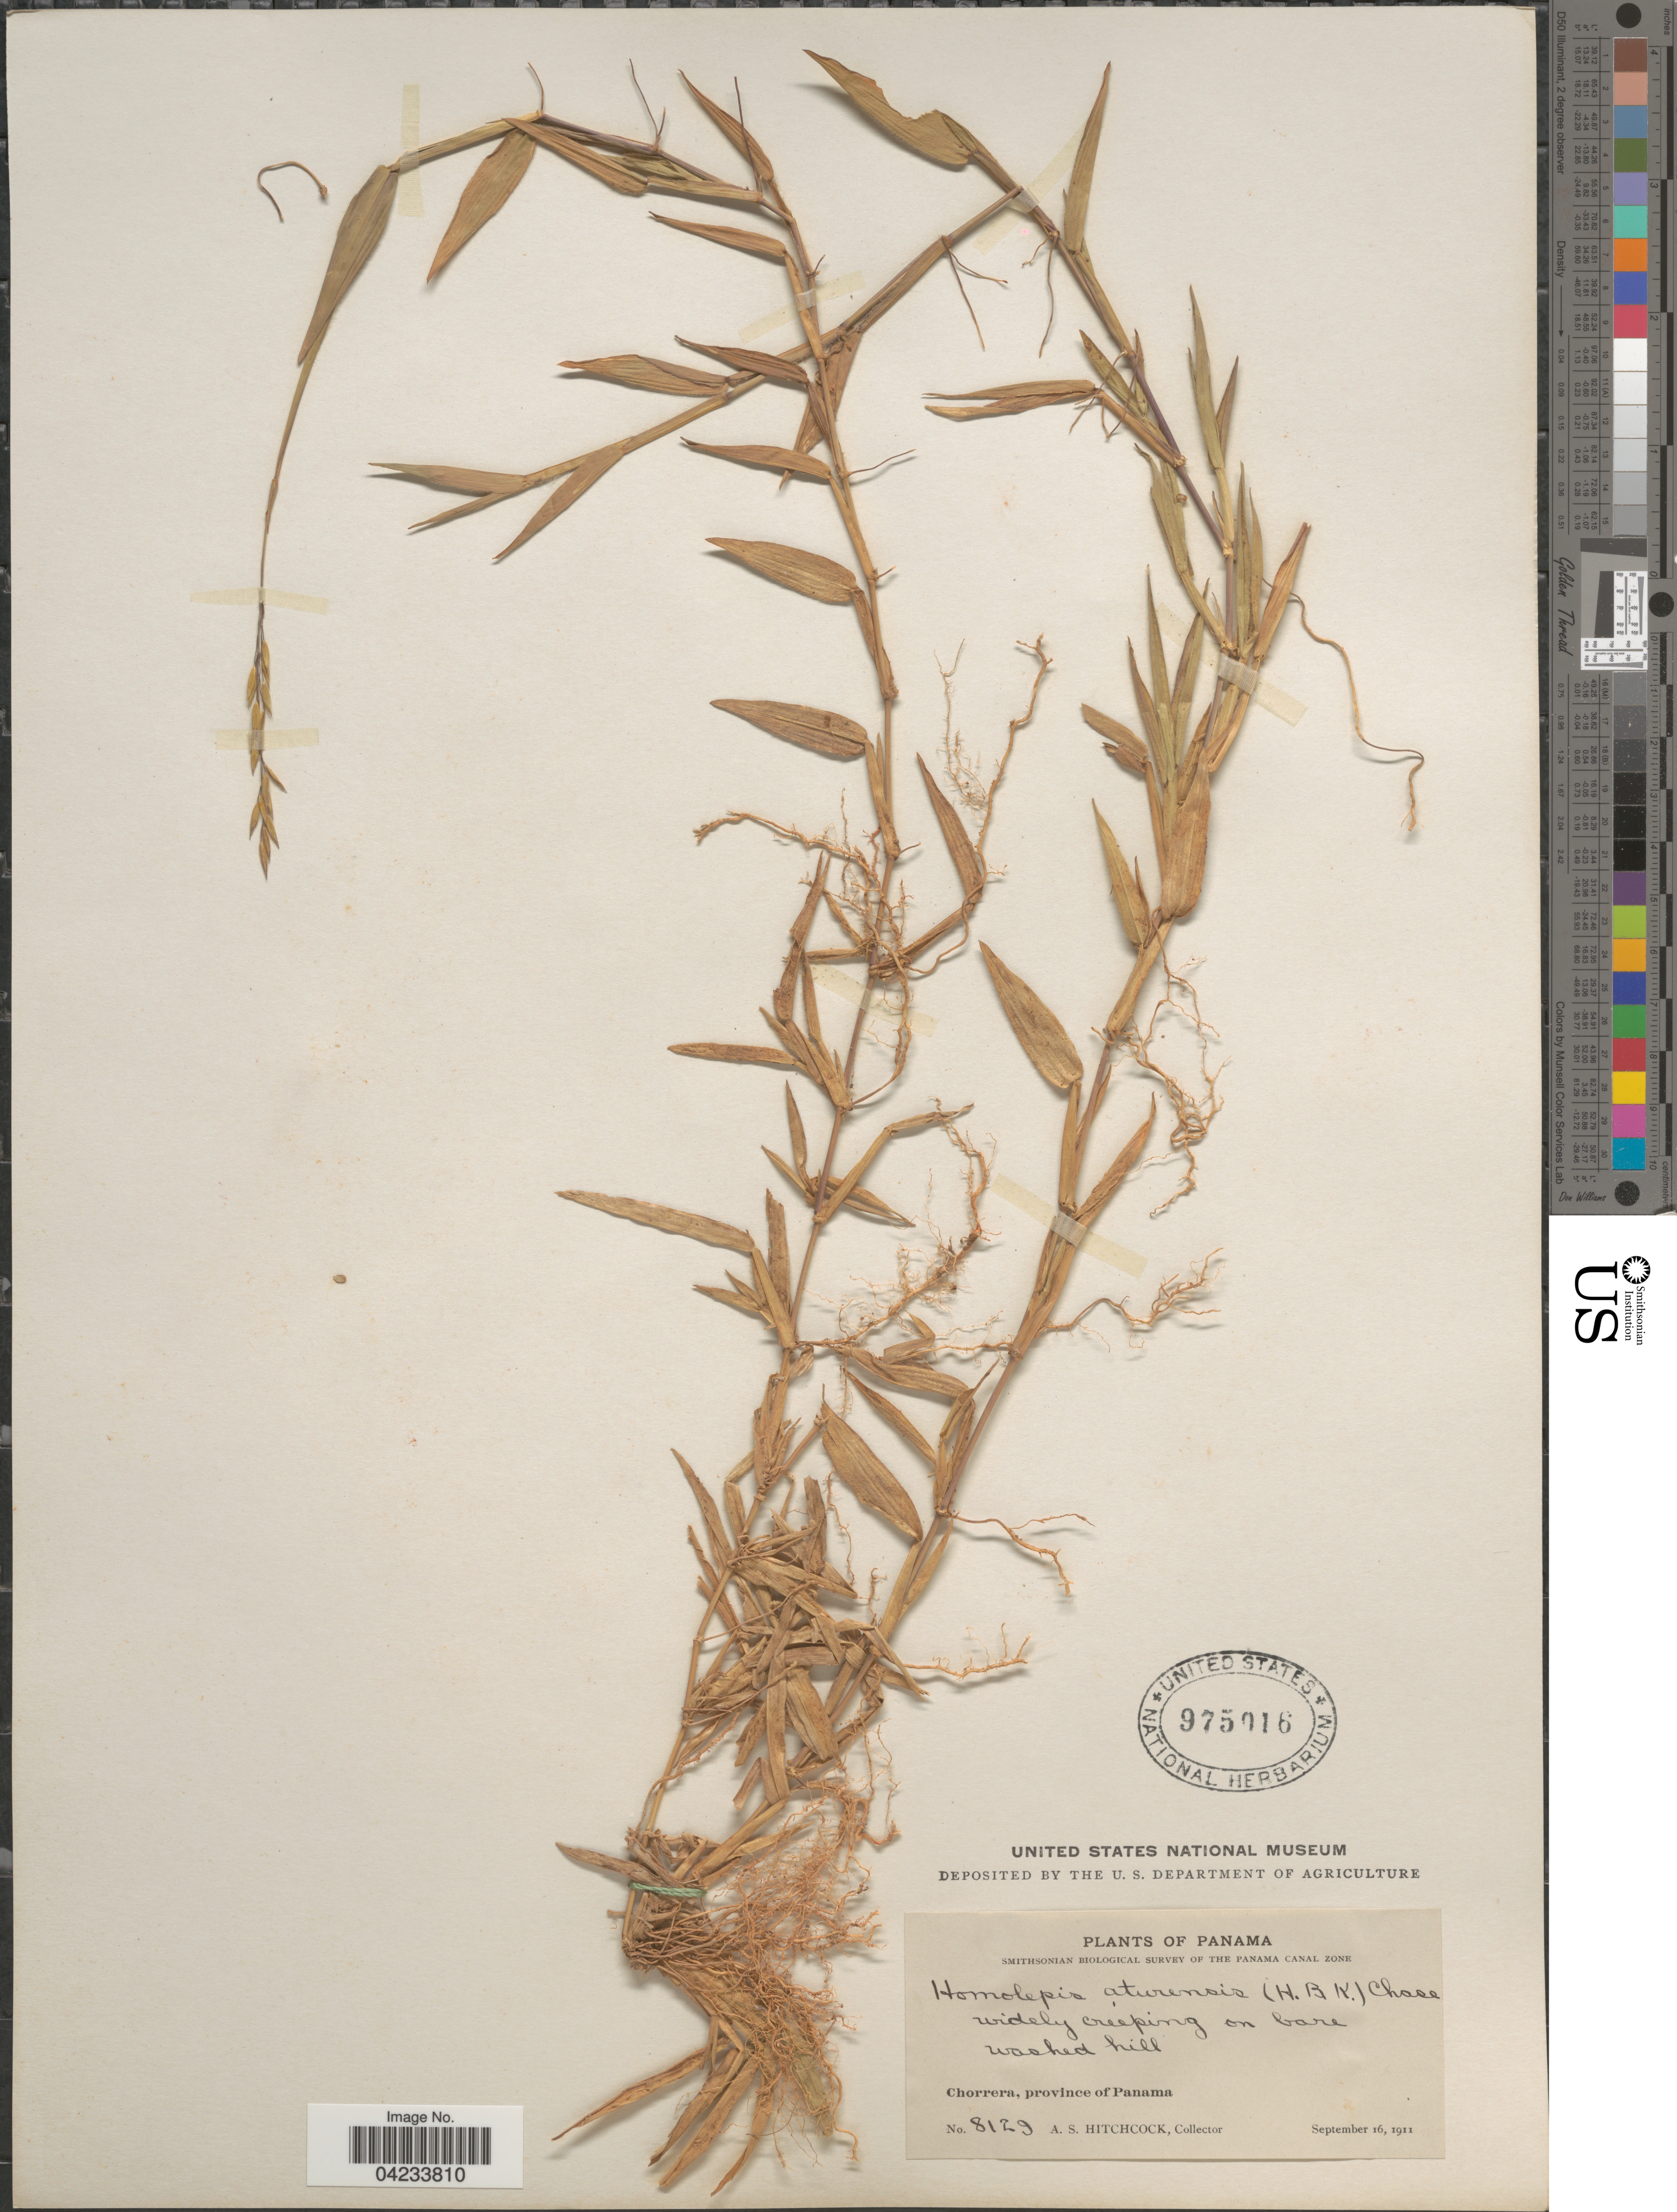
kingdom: Plantae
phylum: Tracheophyta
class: Liliopsida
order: Poales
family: Poaceae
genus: Homolepis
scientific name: Homolepis aturensis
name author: (Kunth) Chase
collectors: A. S. Hitchcock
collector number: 8129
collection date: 1911-09-16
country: Panama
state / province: Panamá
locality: Smithsonian Biological Survey of the Panama Canal Zone. Chorrera, province of Panama.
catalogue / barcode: US 975016